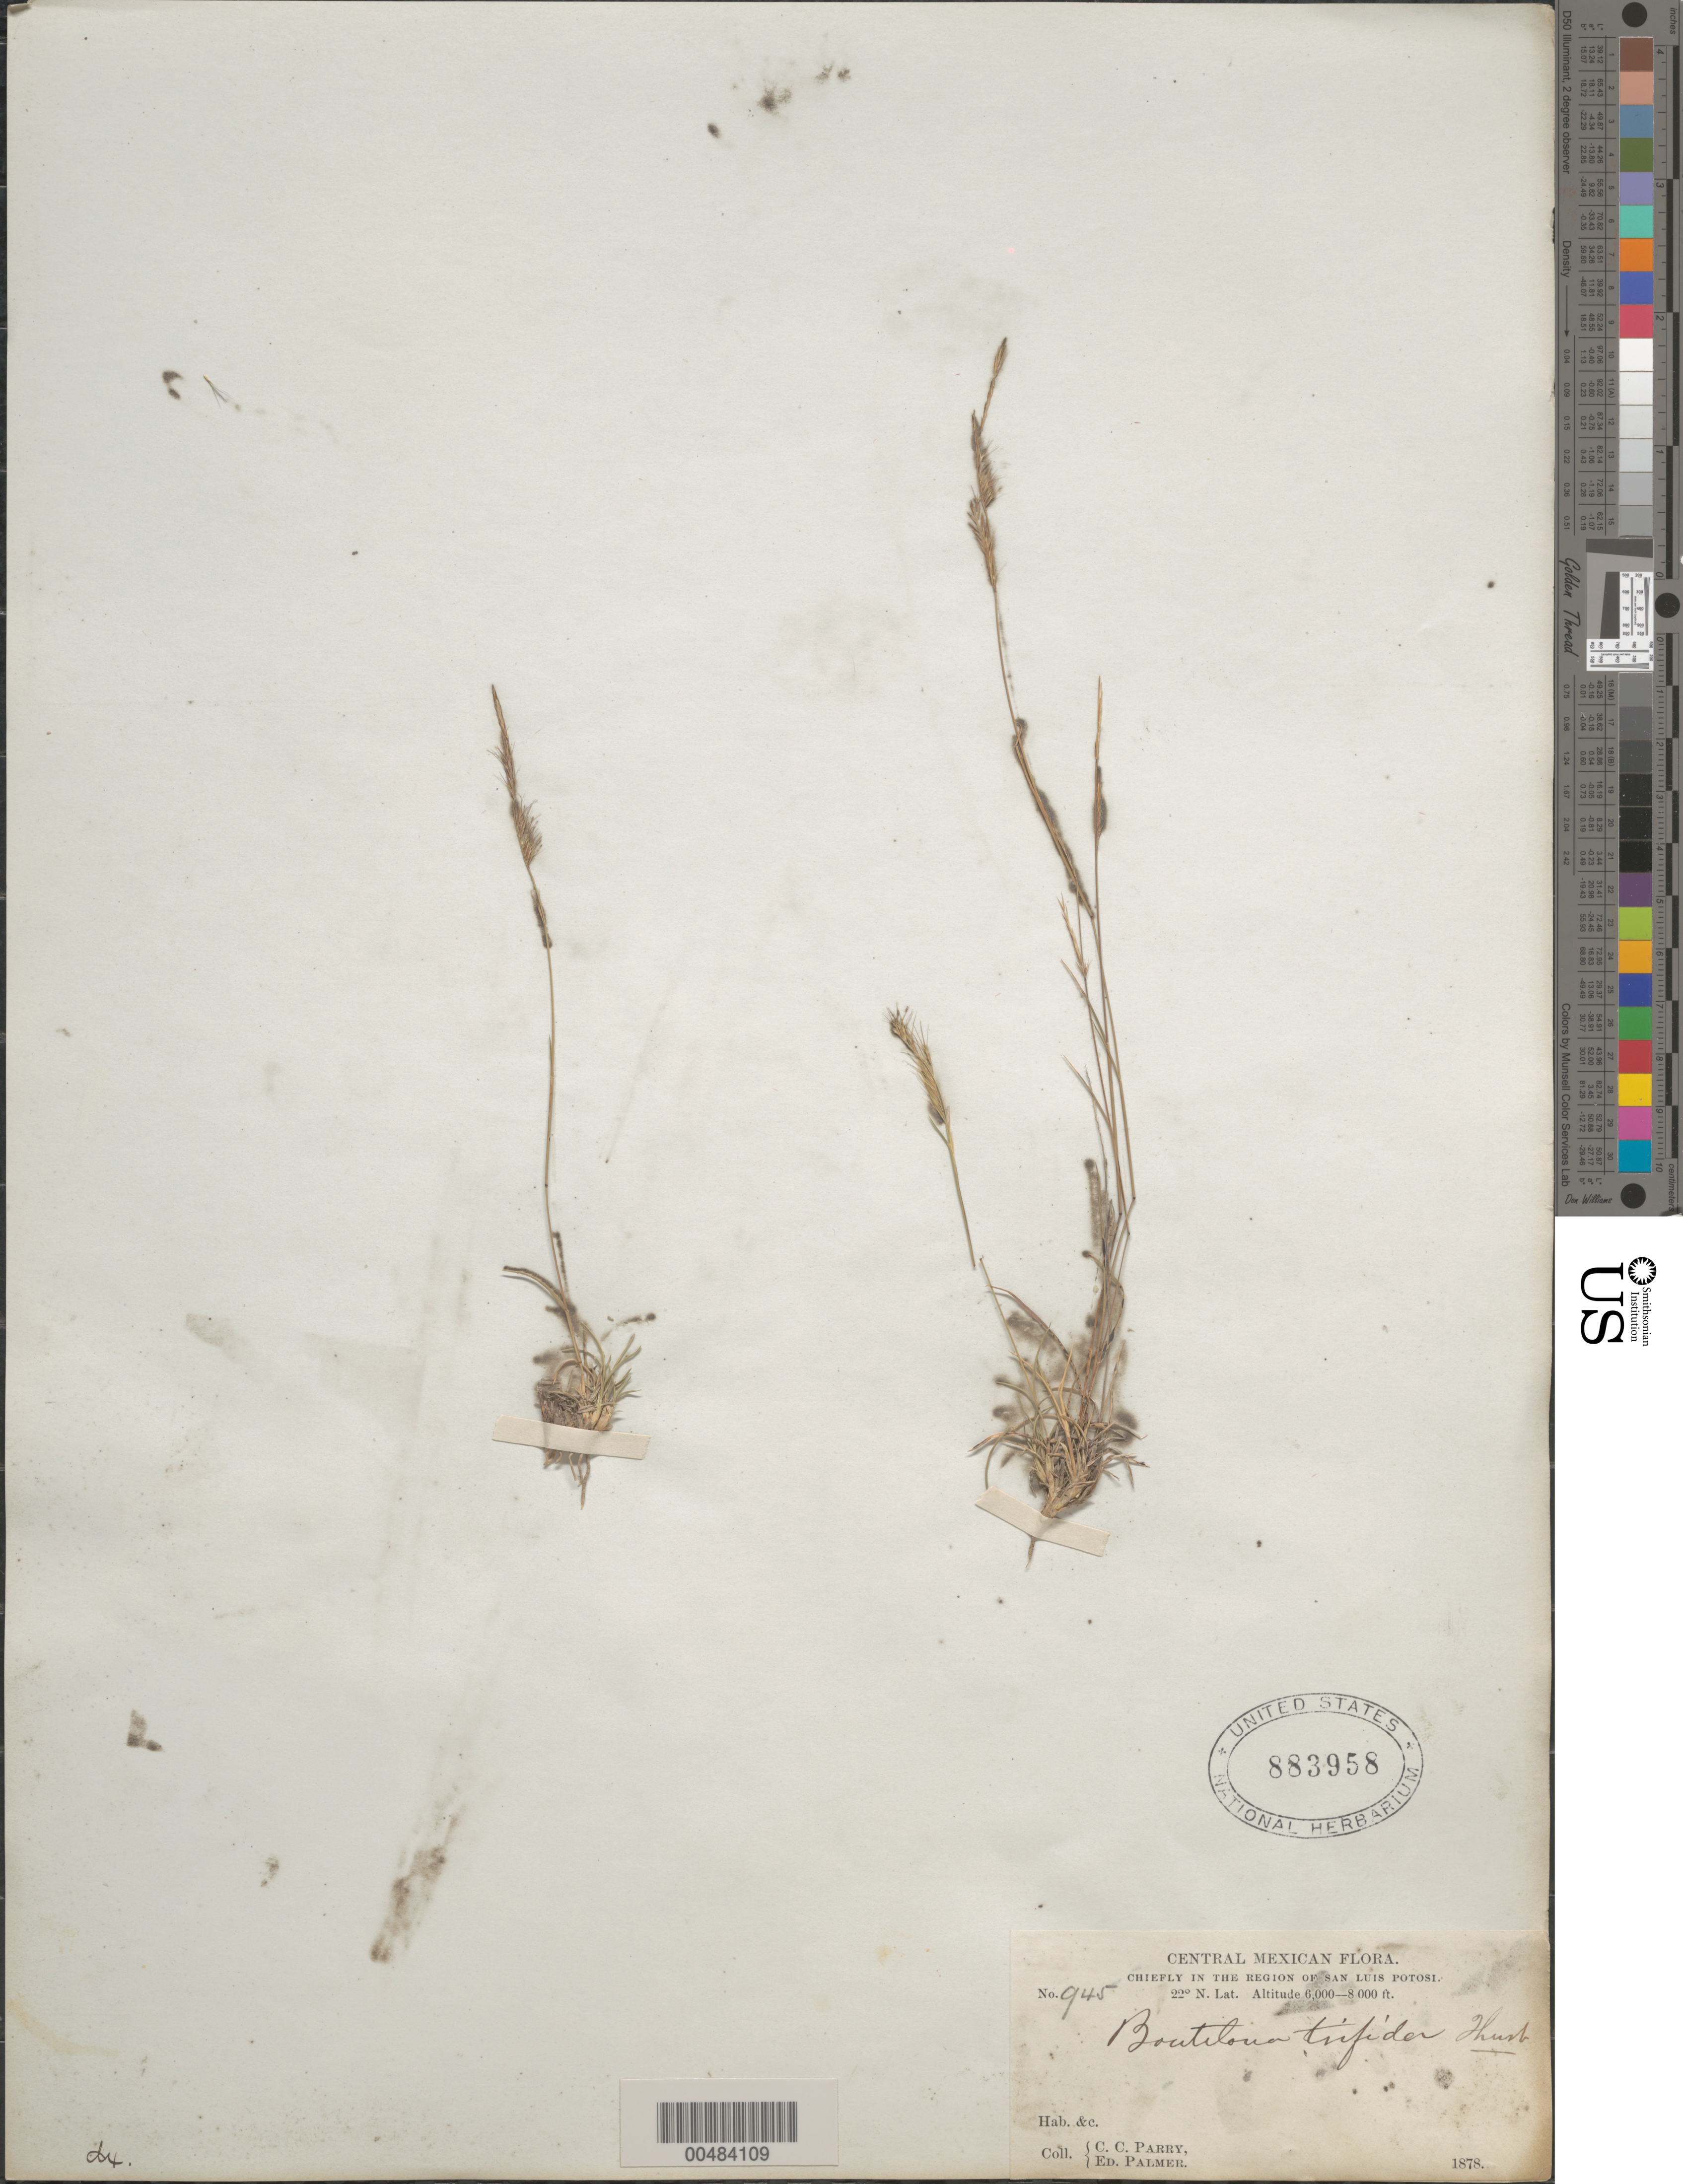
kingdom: Plantae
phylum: Tracheophyta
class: Liliopsida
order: Poales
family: Poaceae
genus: Bouteloua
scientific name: Bouteloua trifida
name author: Thurb.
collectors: E. Palmer & C. C. Parry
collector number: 945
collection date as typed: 1878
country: Mexico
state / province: San Luis Potosi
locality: Region of San Luis Potosi (lat/long recorded as: lat=22:0:0:N long=:::W)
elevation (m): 1829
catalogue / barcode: US 883958